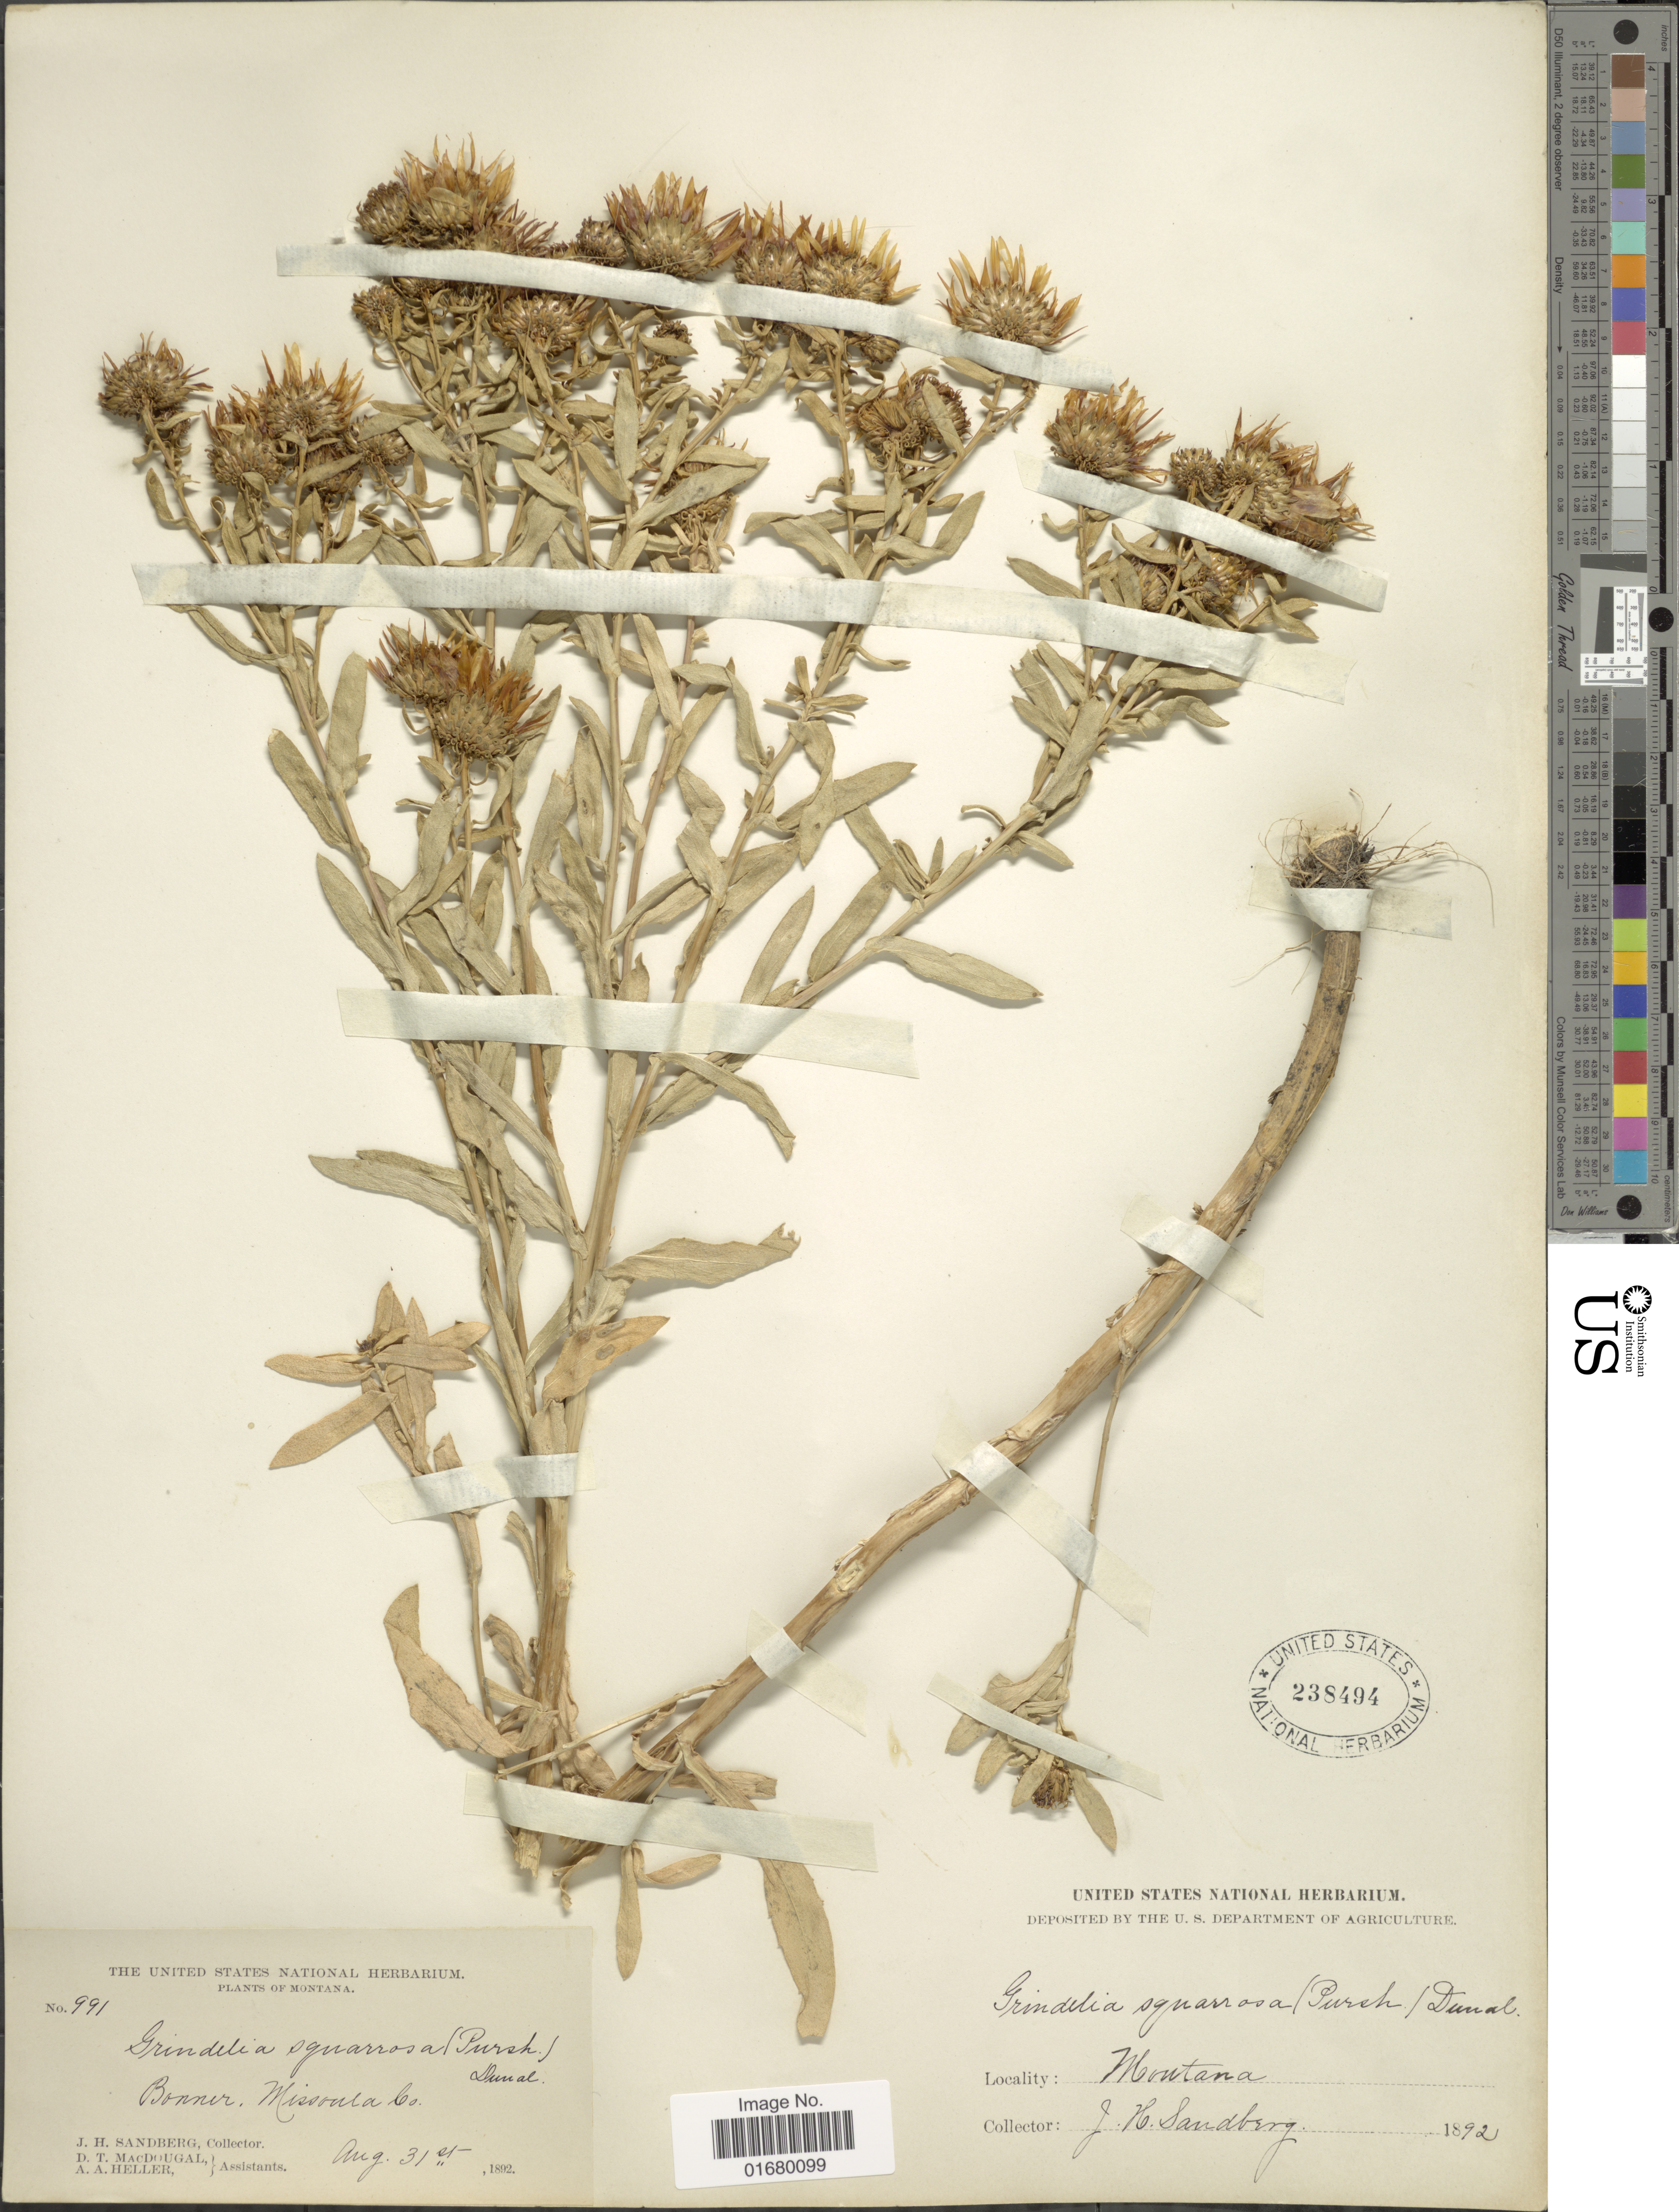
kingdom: Plantae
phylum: Tracheophyta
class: Magnoliopsida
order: Asterales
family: Asteraceae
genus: Grindelia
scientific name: Grindelia perennis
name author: A. Nelson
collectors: J. H. Sandberg, D. T. MacDougal & A. A. Heller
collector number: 991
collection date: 1892-08-31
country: United States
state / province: Montana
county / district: Missoula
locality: Bonner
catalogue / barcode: US 238494